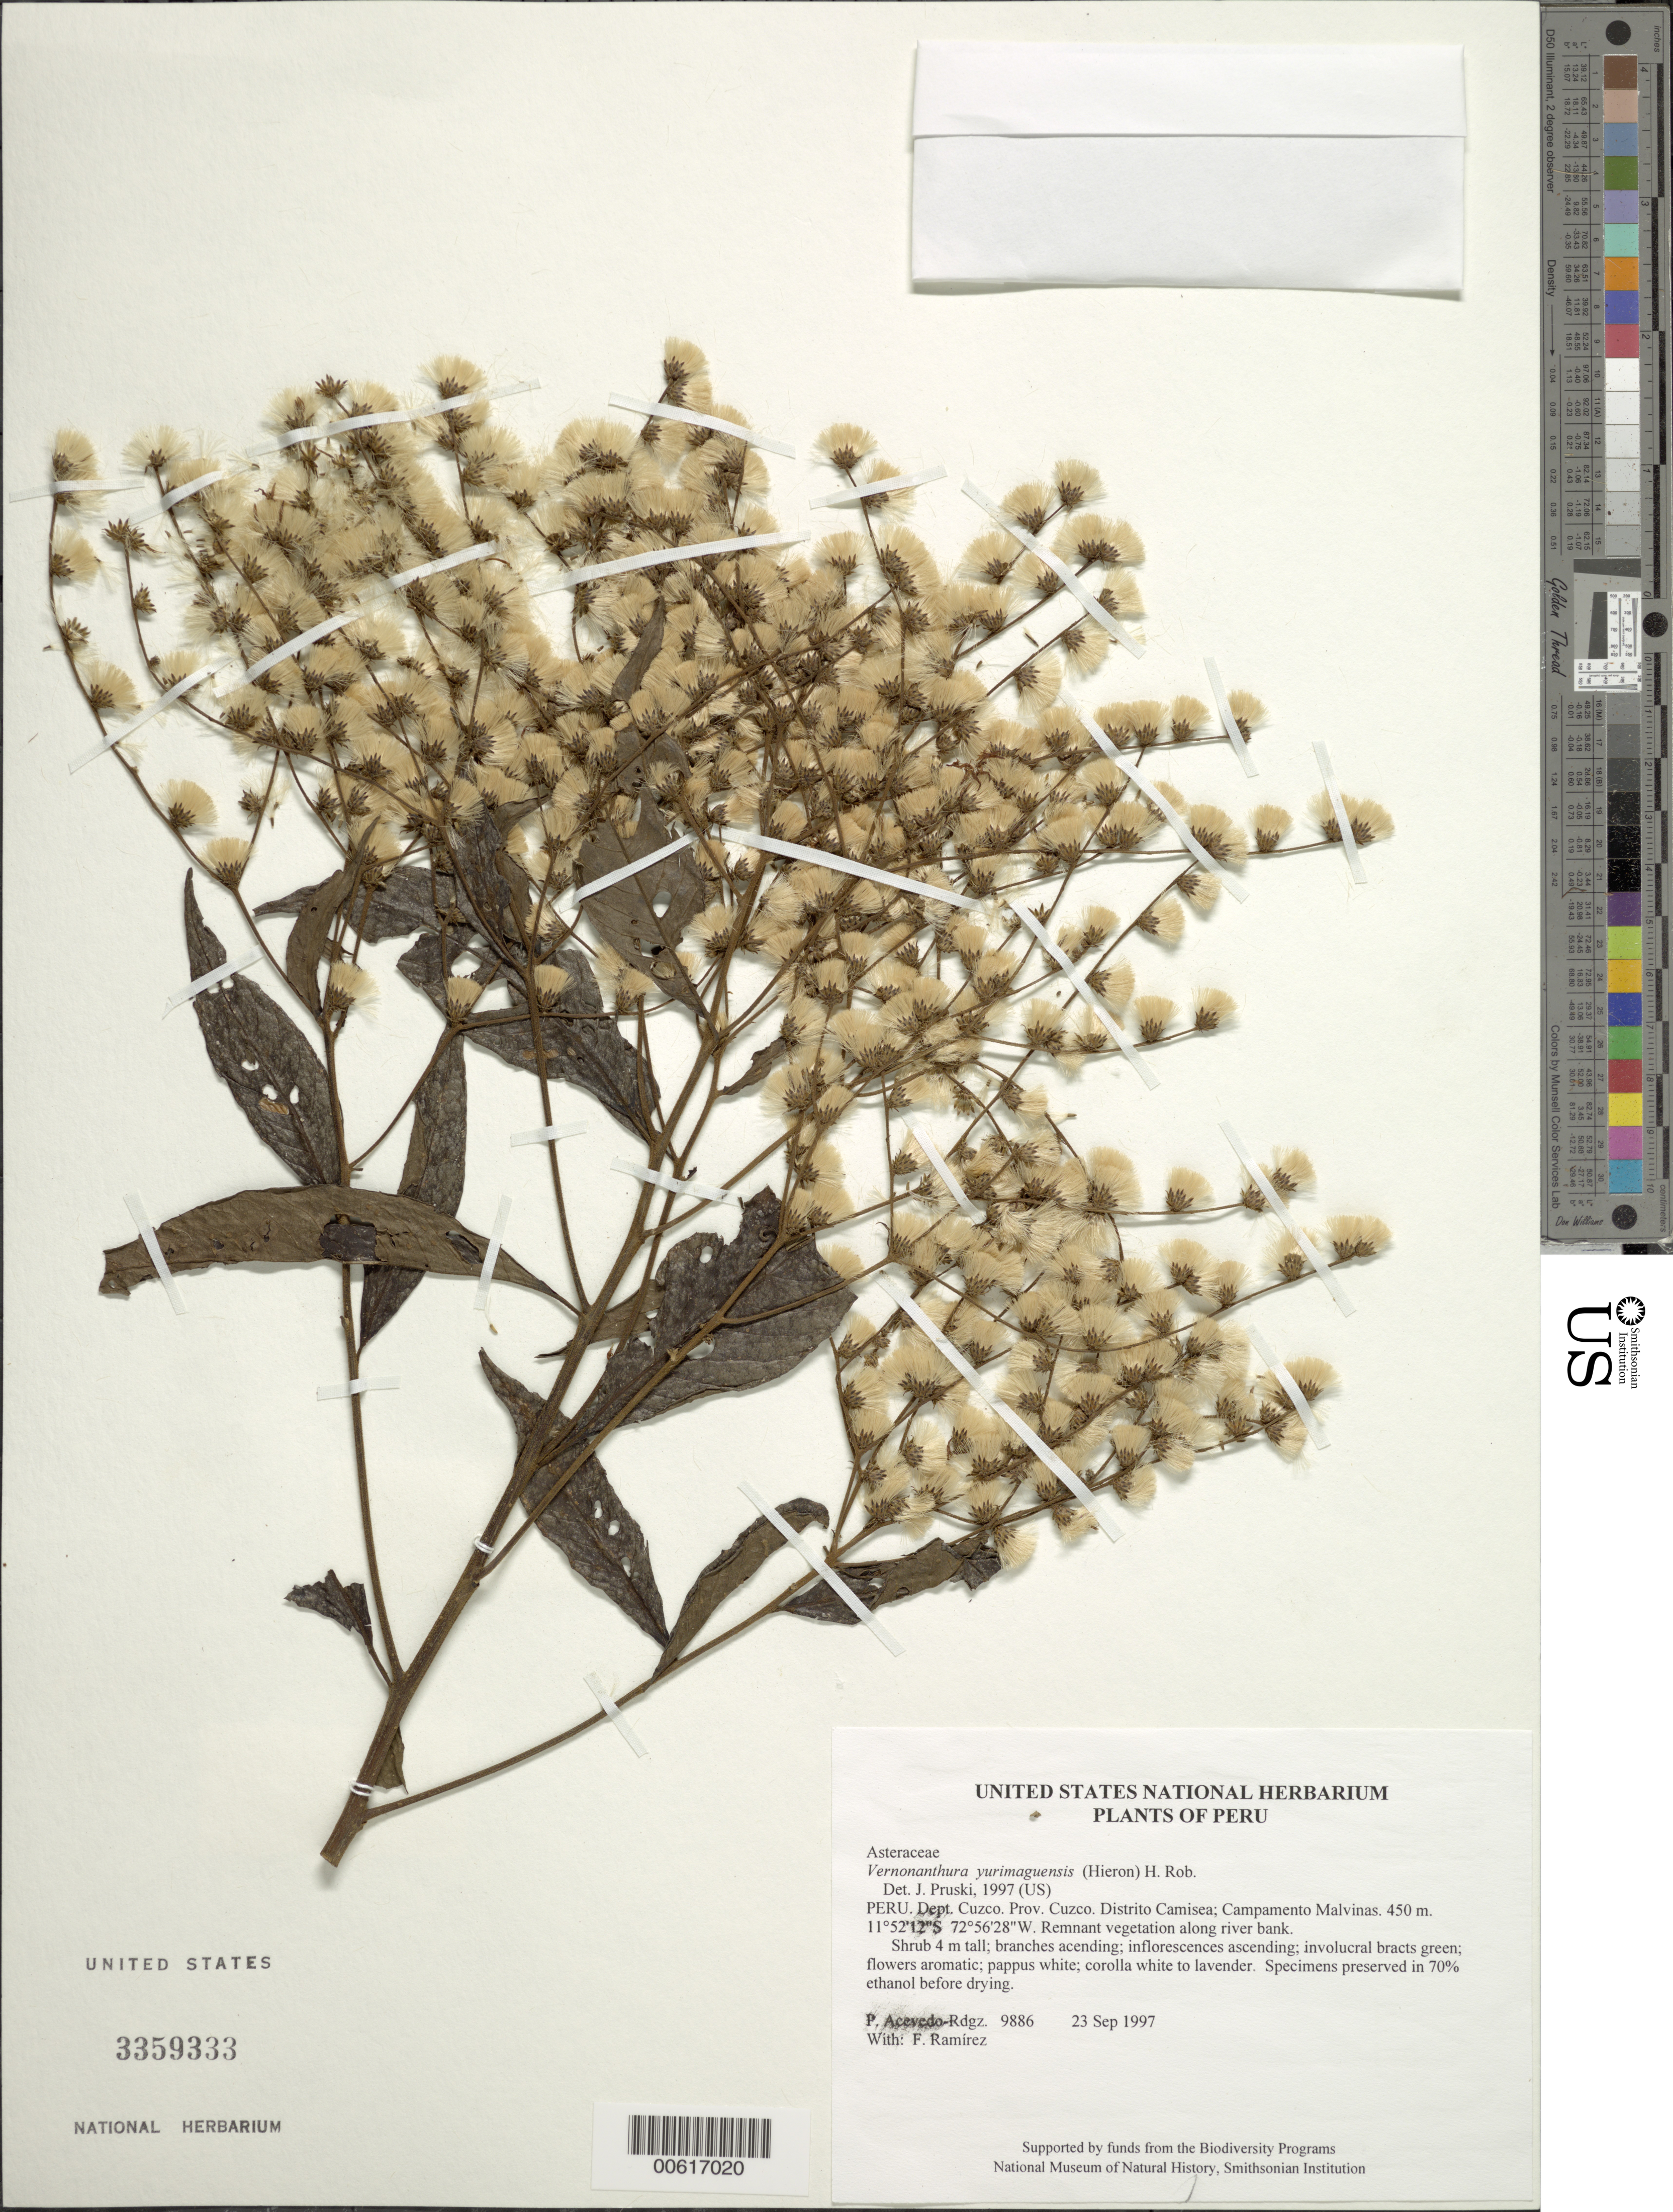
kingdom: Plantae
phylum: Tracheophyta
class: Magnoliopsida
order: Asterales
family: Asteraceae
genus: Vernonanthura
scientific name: Vernonanthura patens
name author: (Kunth) H. Rob.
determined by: Renon, Polla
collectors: P. Acevedo-Rodr. & F. Ramirez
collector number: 9886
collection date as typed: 23 Sep 1997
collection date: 1997-09-23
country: Peru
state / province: Cusco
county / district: Cusco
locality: Distrito Camisea; Campamento Malvinas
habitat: Remnant vegetation along river bank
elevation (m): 450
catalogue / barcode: US 3359333